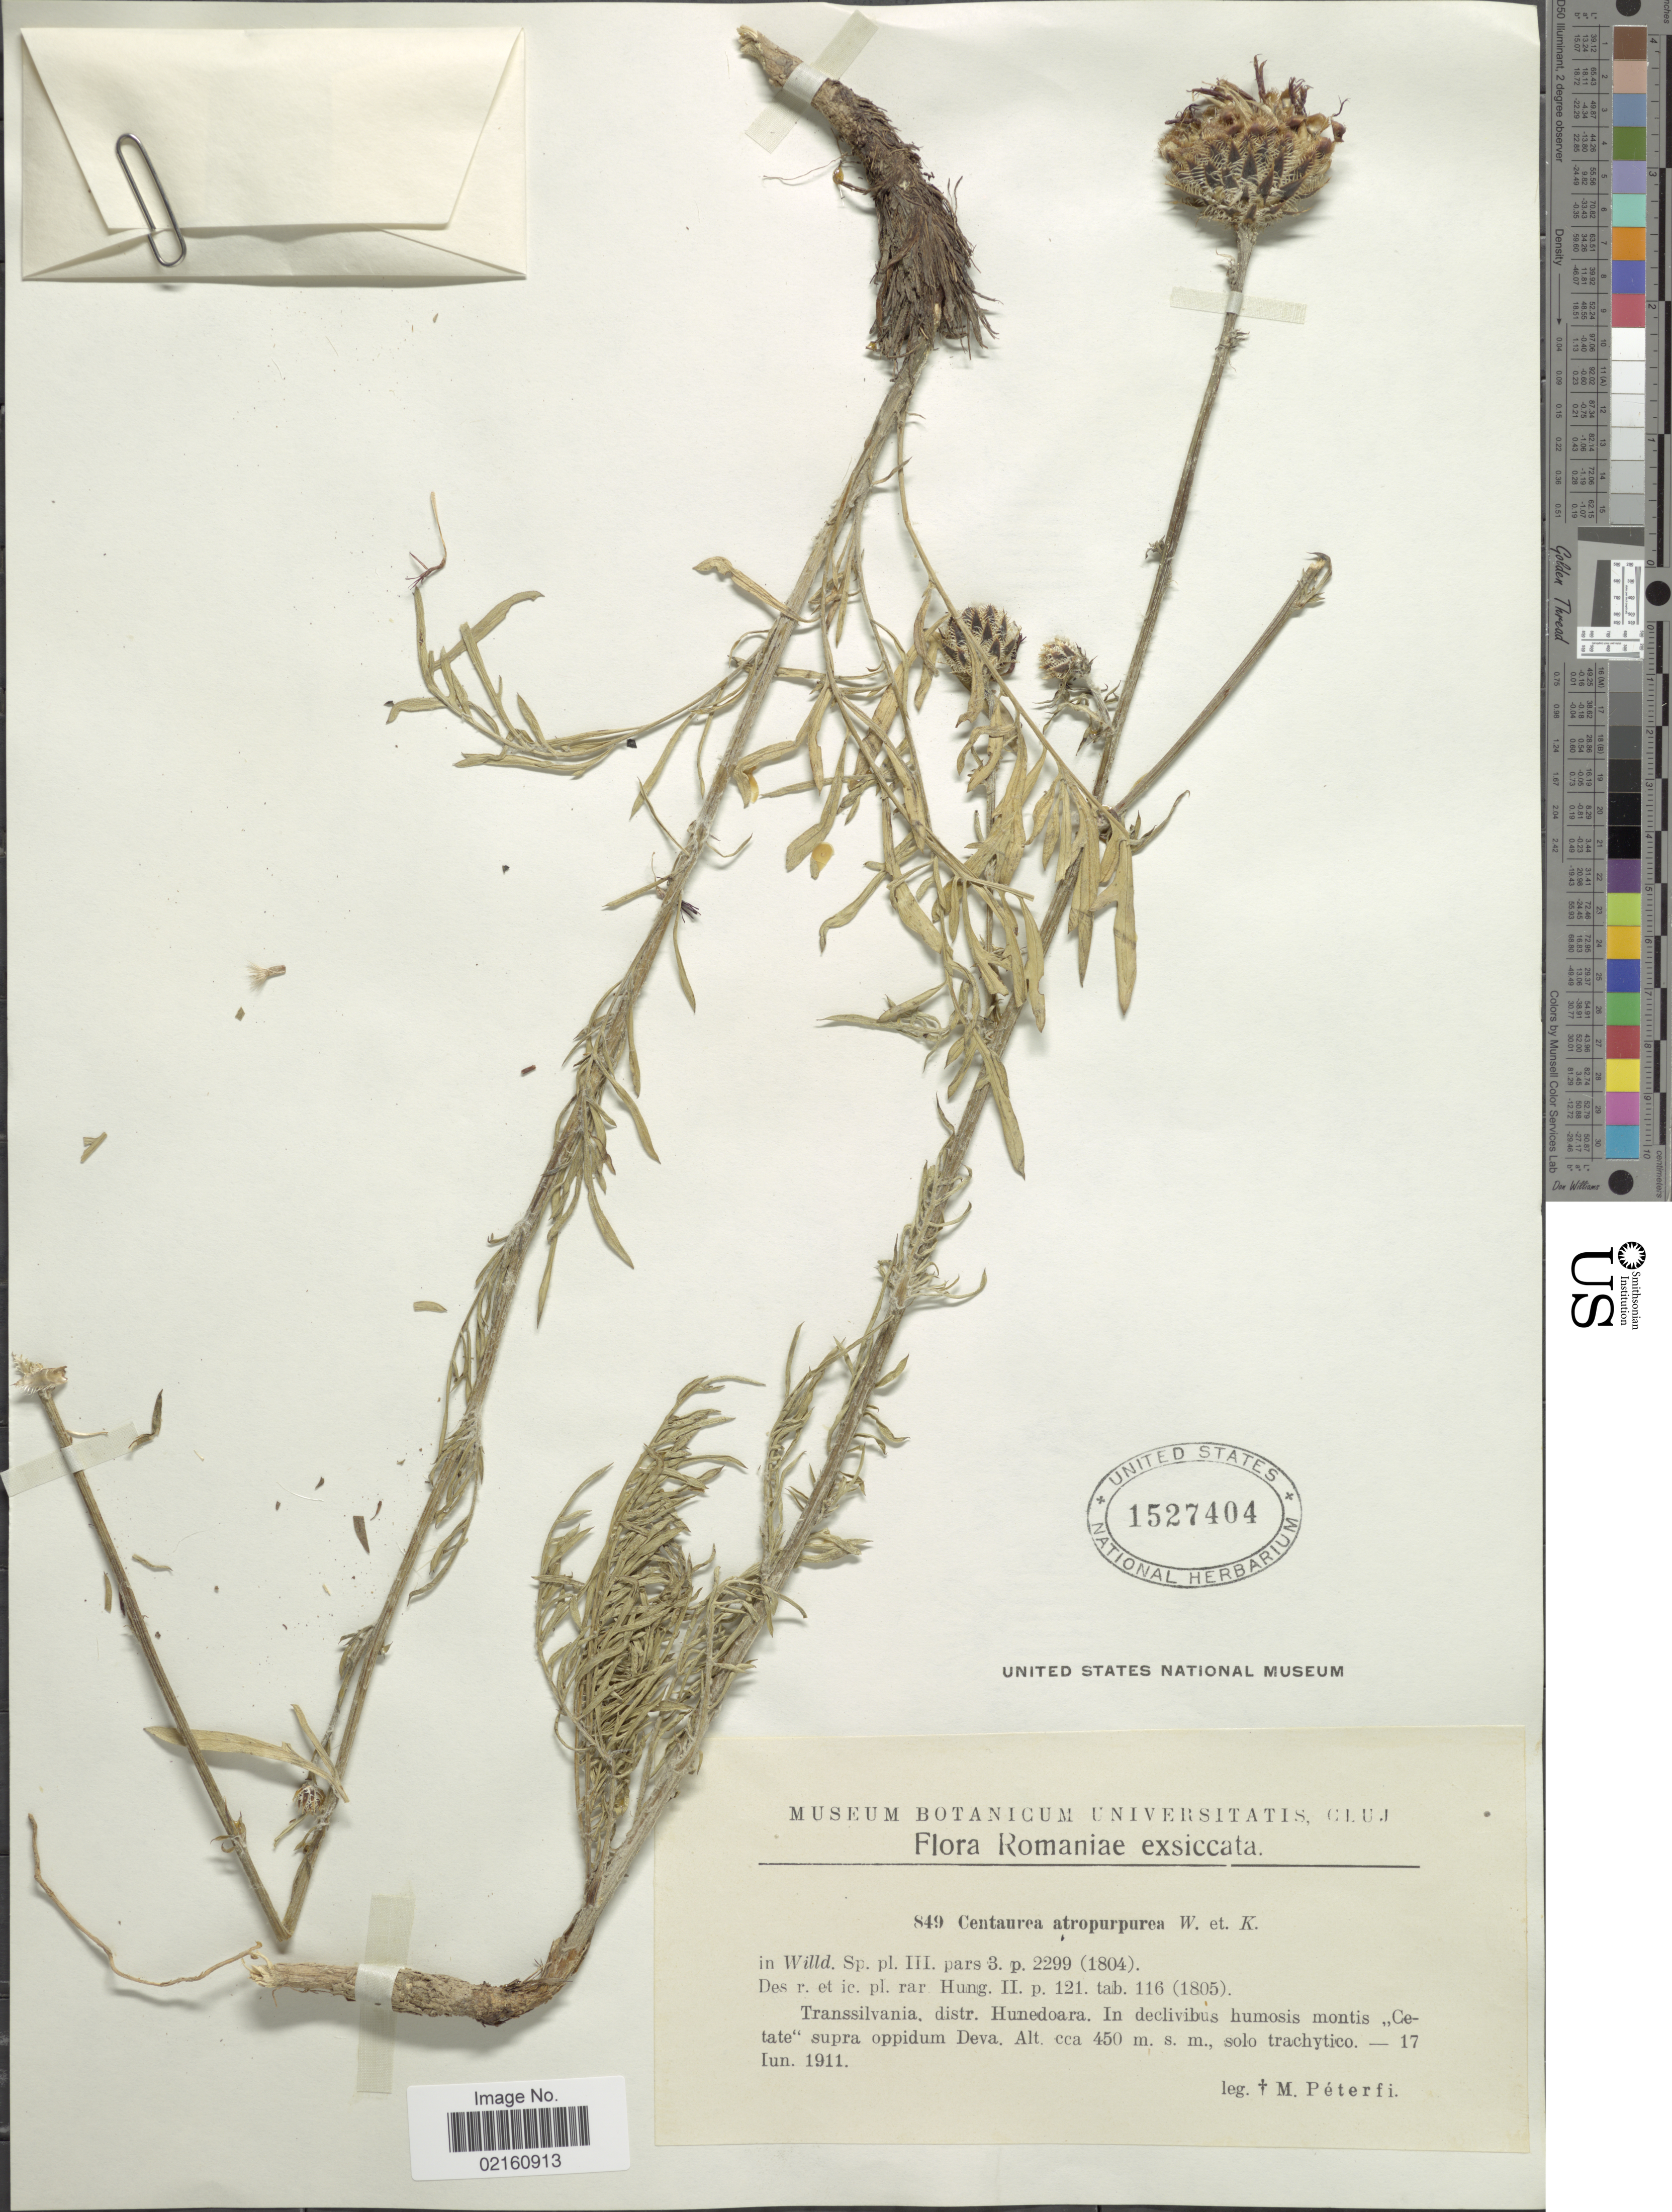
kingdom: Plantae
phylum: Tracheophyta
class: Magnoliopsida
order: Asterales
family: Asteraceae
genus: Centaurea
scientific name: Centaurea calocephala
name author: Willd.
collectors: M. Péterfi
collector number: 849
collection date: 1911-06-17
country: Romania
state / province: Hunedoara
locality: Transsilvania, montis Cetate, supra oppidum Deva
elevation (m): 450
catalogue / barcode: US 1527404